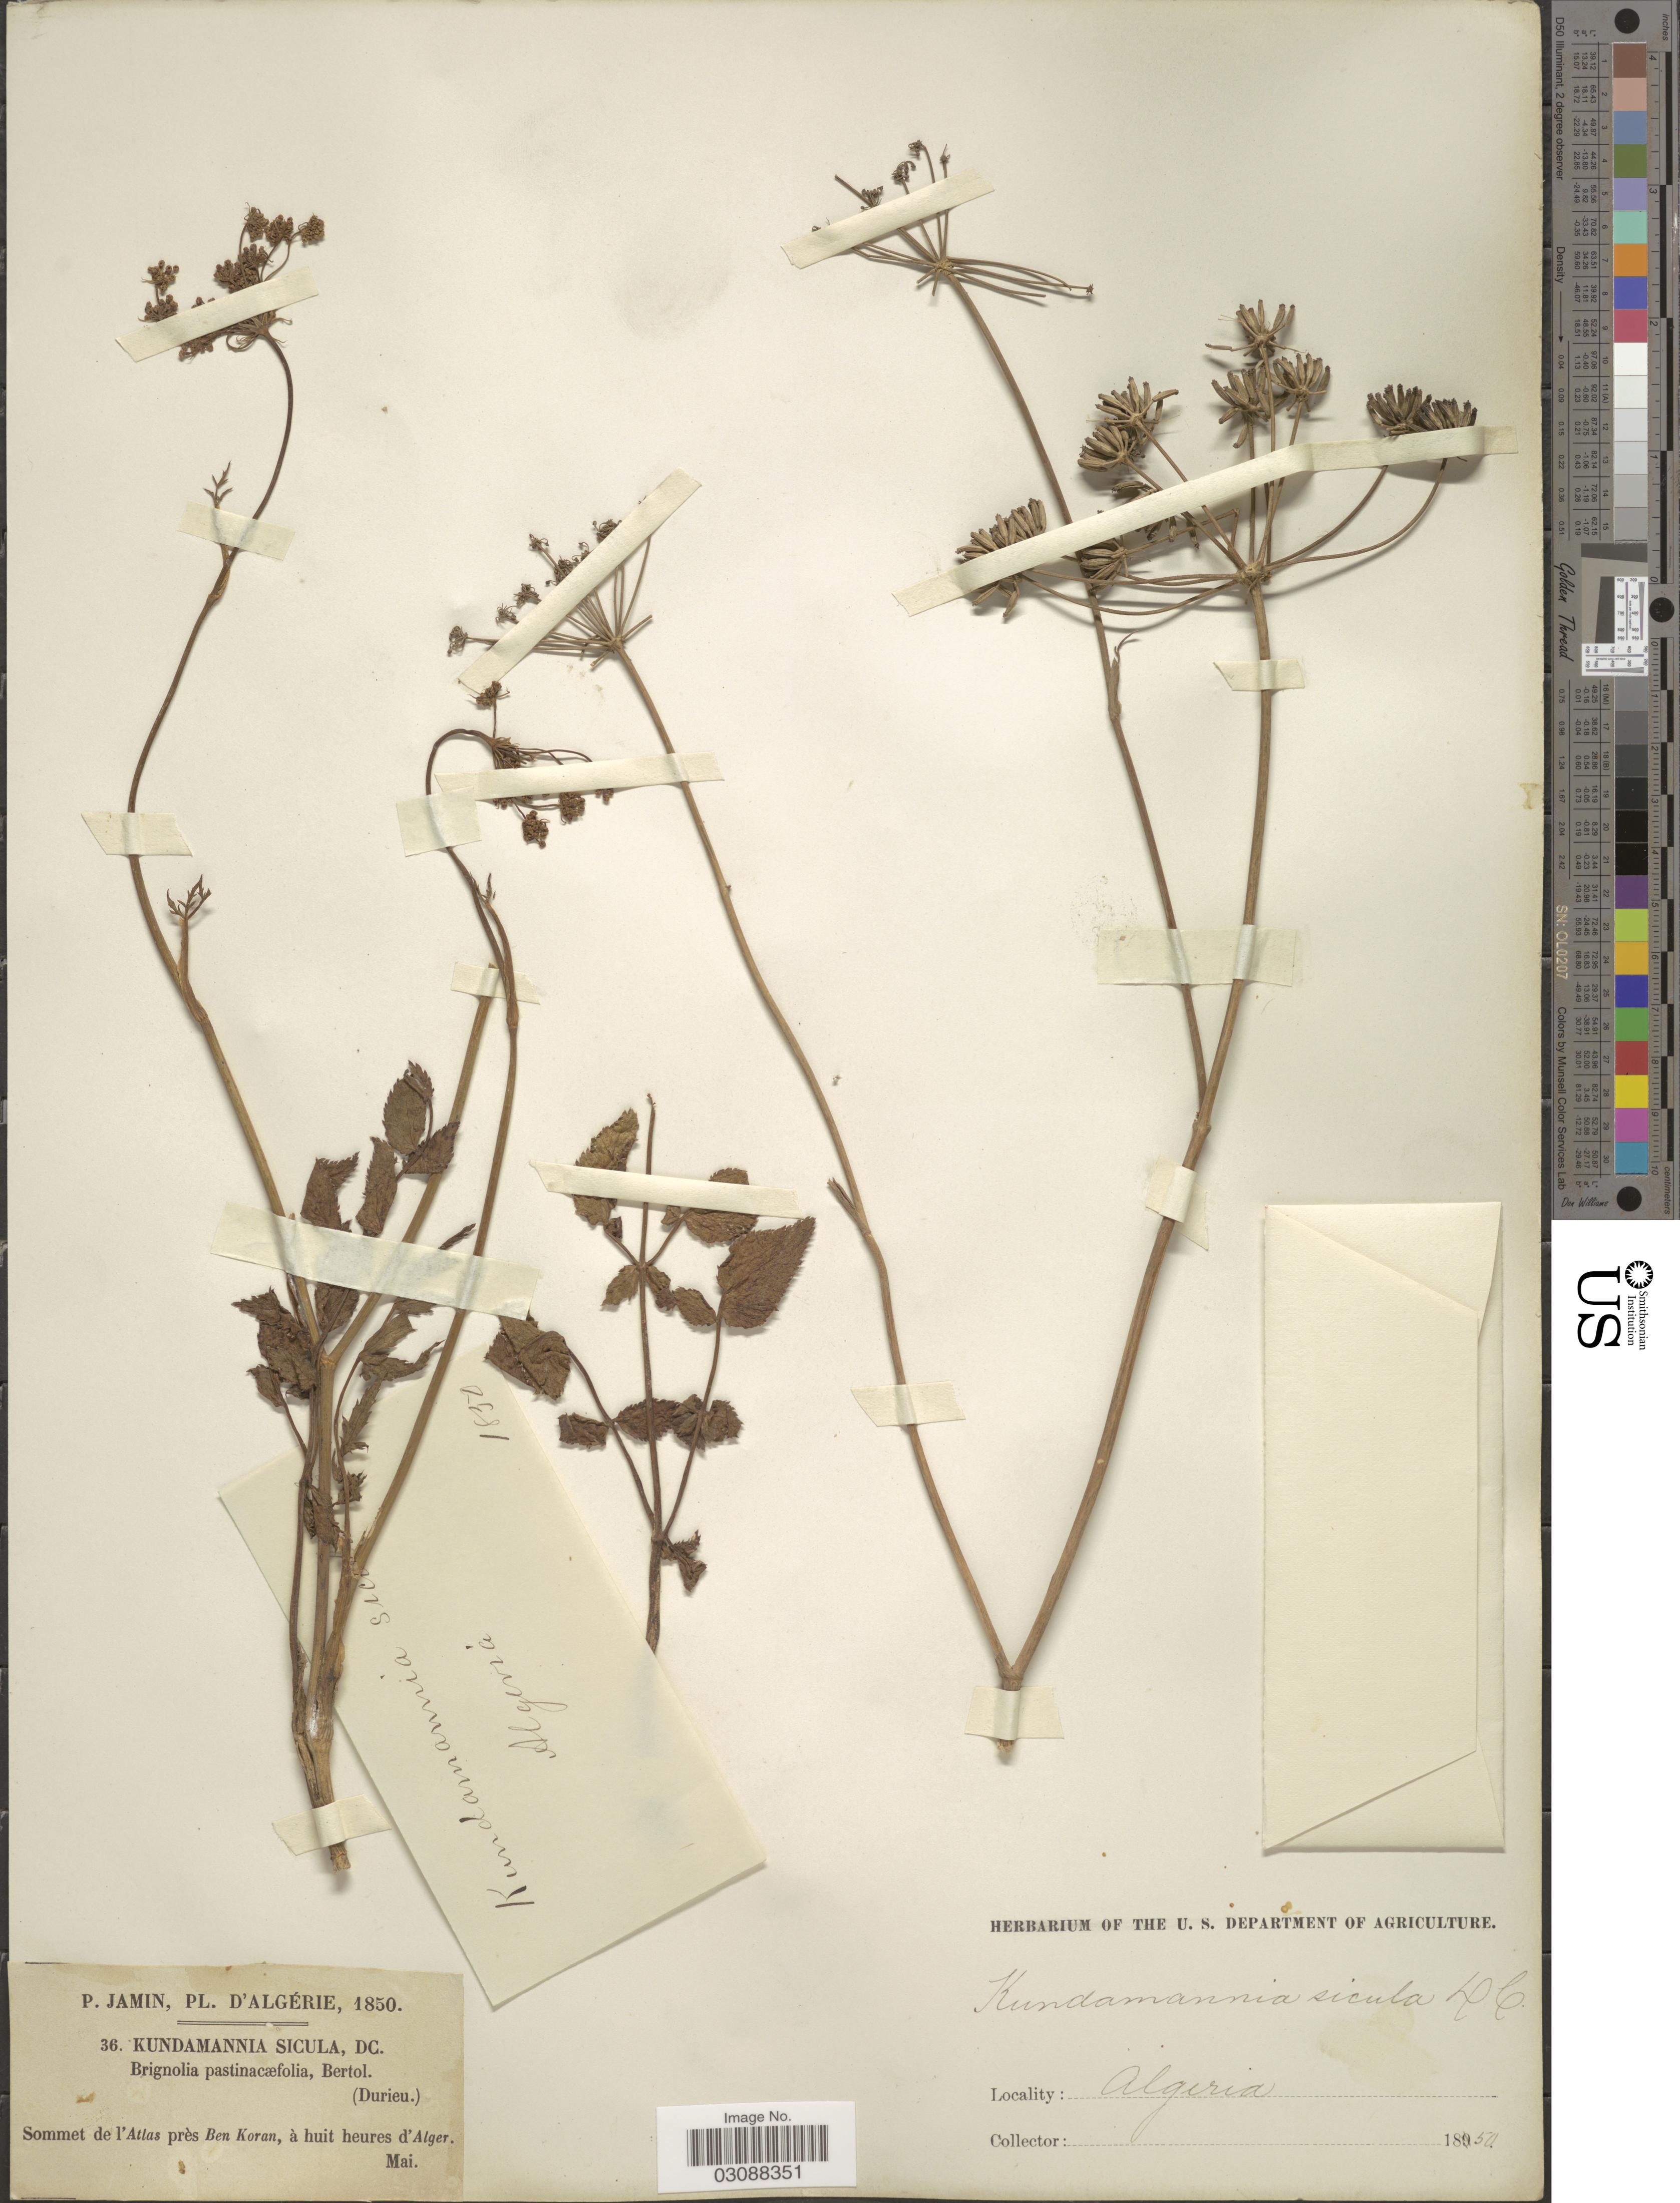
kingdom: Plantae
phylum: Tracheophyta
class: Magnoliopsida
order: Apiales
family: Apiaceae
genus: Kundmannia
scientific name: Kundmannia sicula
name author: (L.) DC.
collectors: P. Jamin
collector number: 36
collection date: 1850-05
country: Algeria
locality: Sommet de l'Atlas près Ben Koran, à huit heures d'Alger.